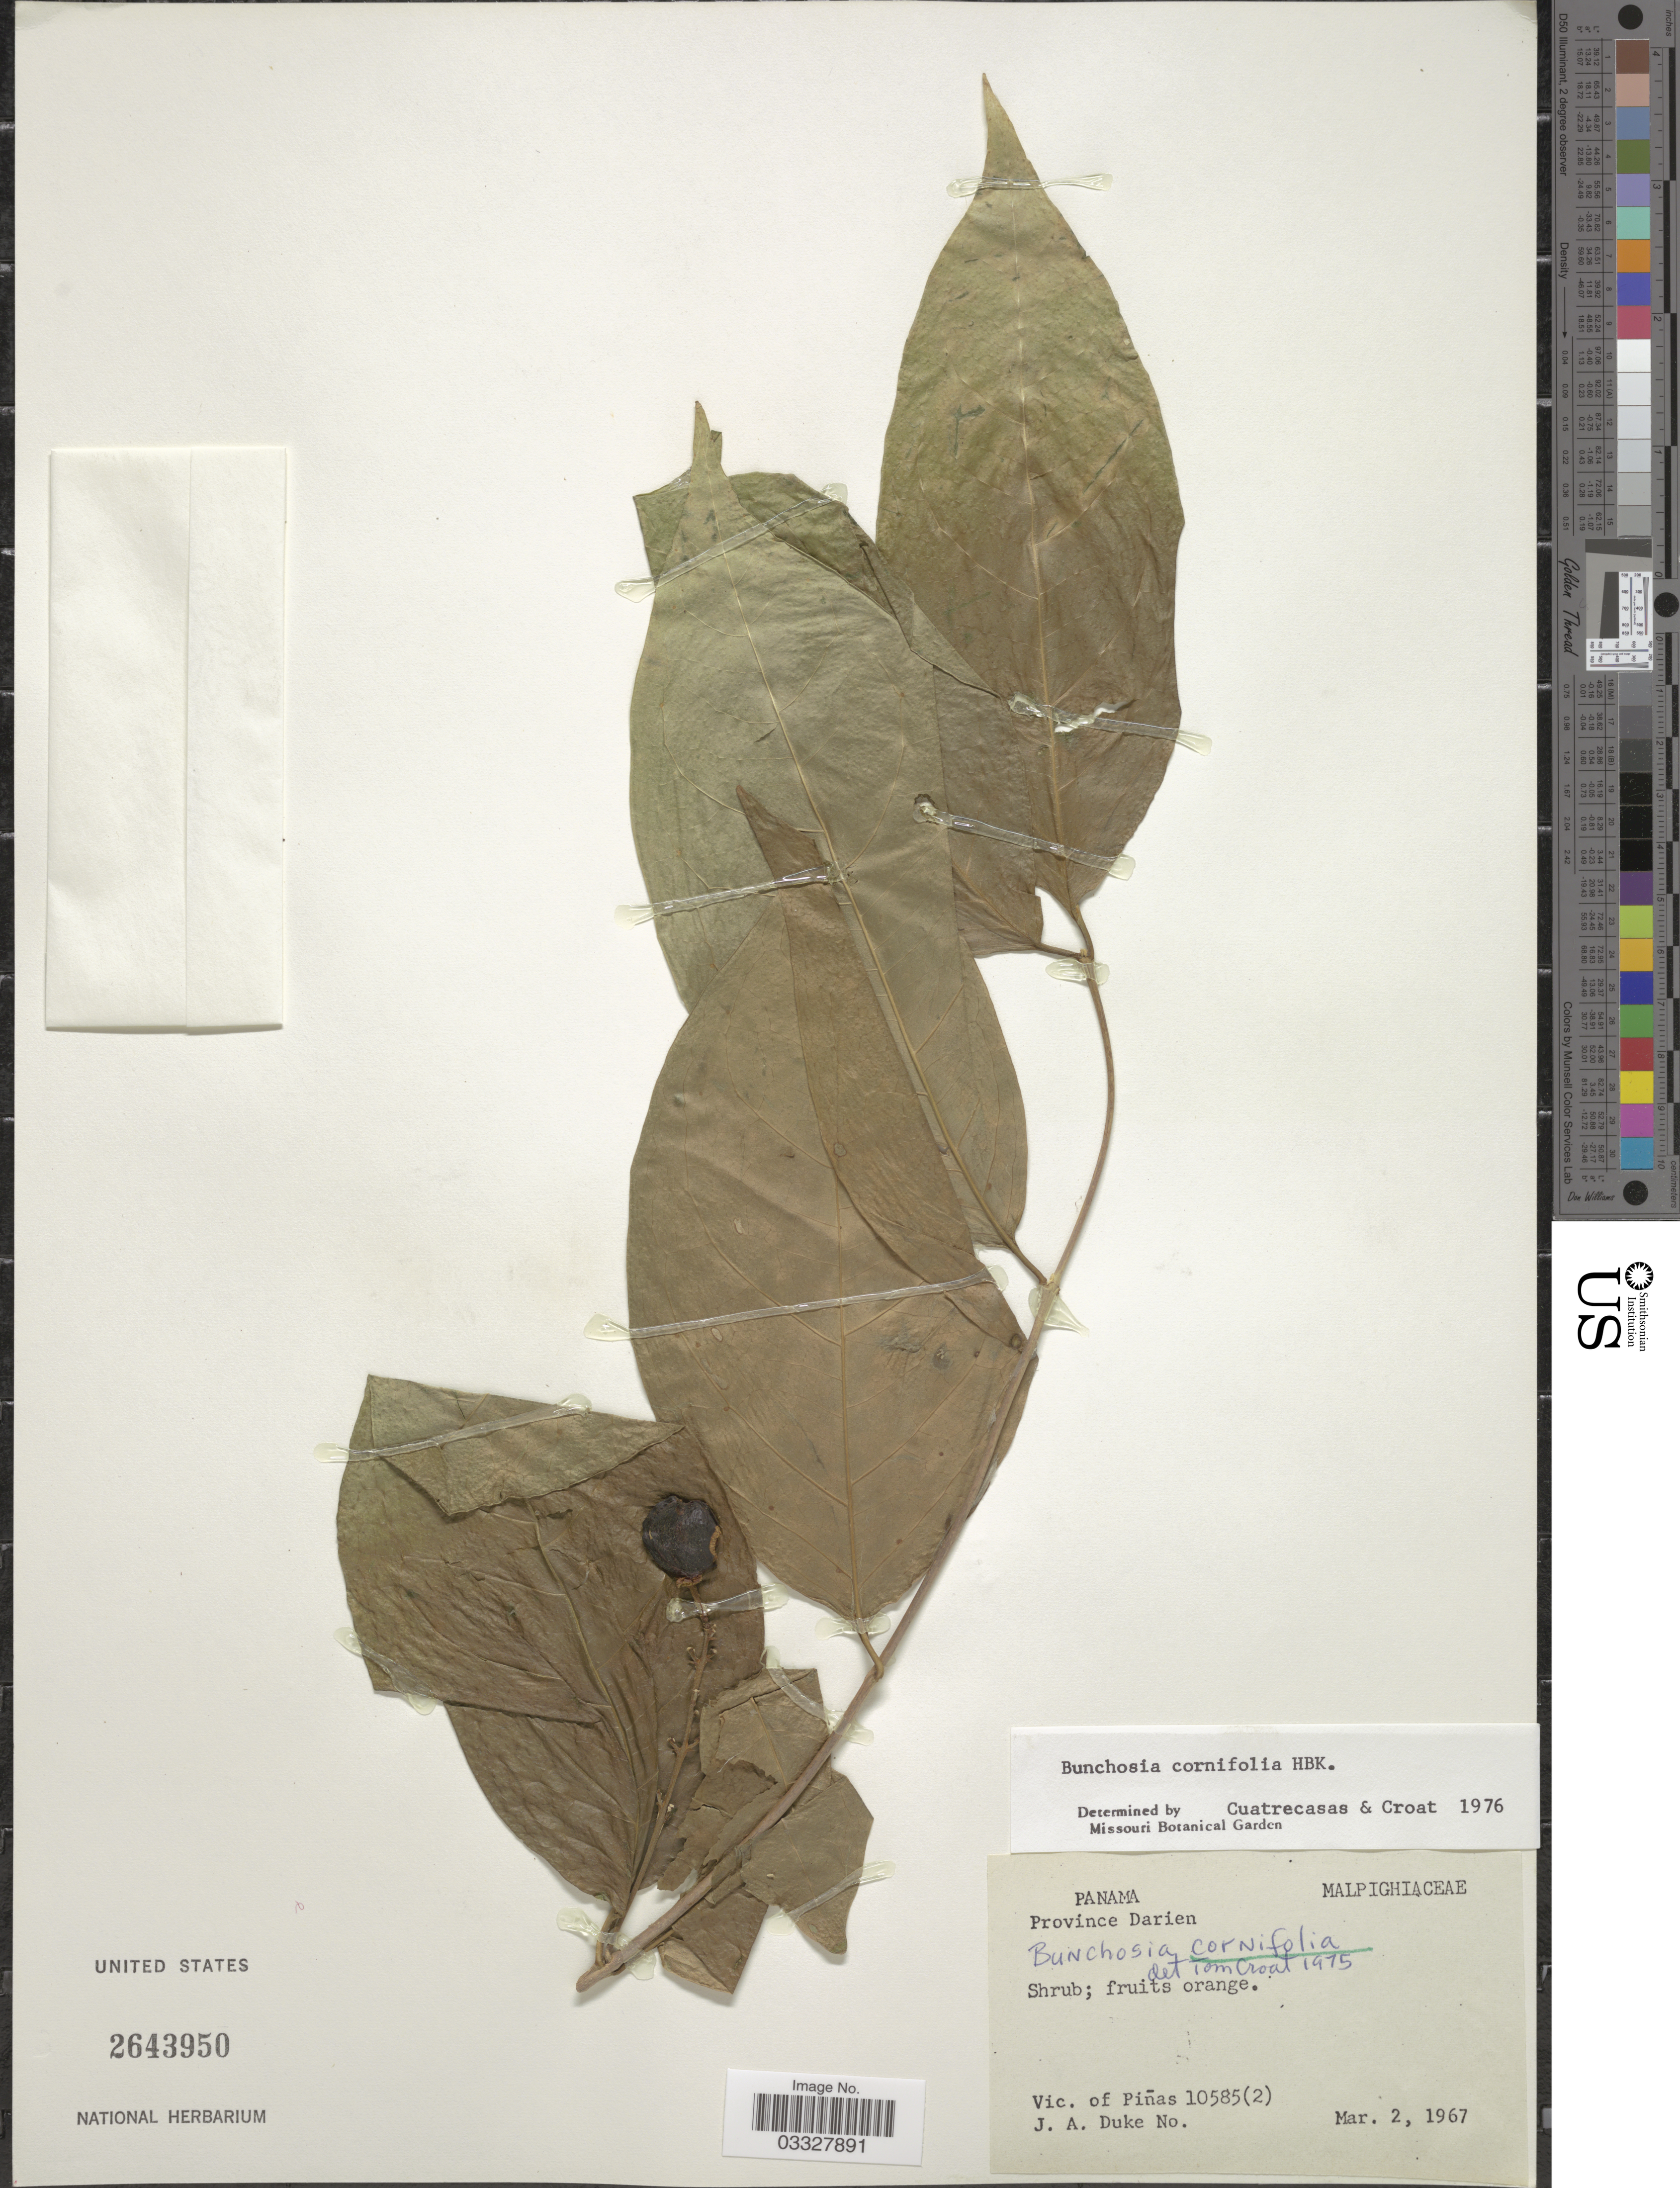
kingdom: Plantae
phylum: Tracheophyta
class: Magnoliopsida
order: Malpighiales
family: Malpighiaceae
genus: Bunchosia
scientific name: Bunchosia cornifolia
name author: Kunth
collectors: J. A. Duke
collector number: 10585(2)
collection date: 1967-03-02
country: Panama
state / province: Darién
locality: Vic. of Piñas.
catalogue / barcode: US 2643950